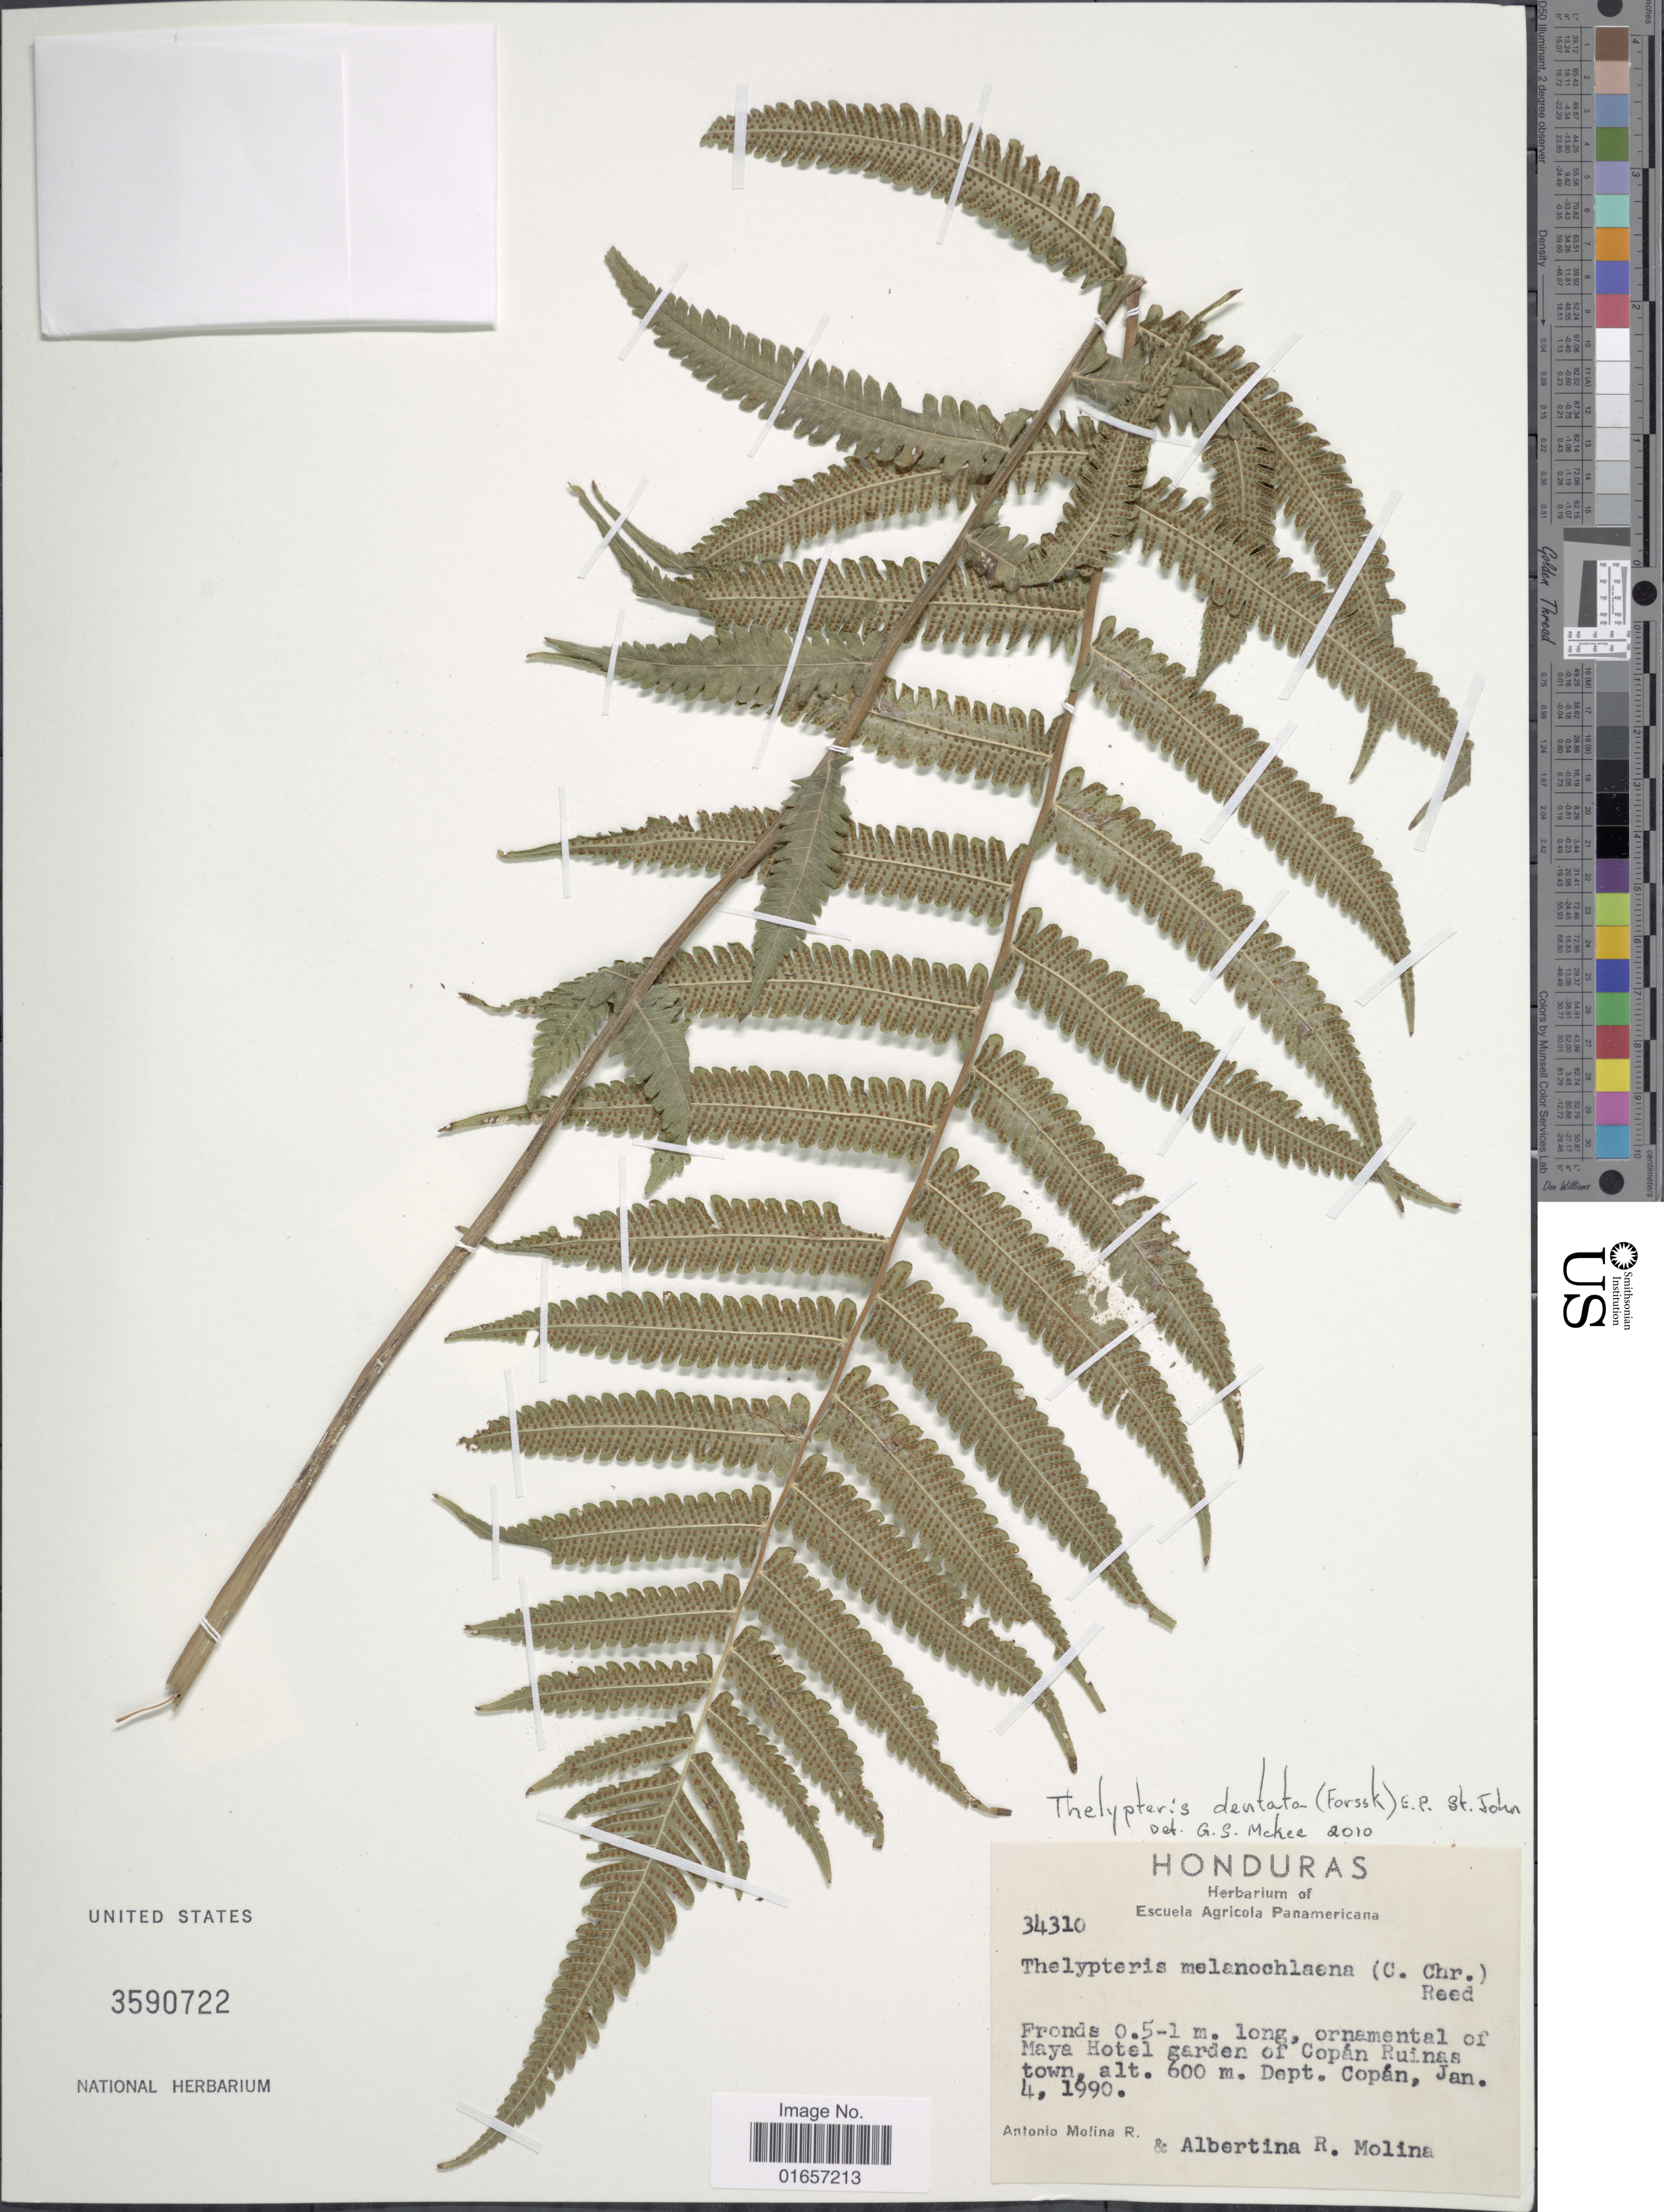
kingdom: Plantae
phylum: Tracheophyta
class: Polypodiopsida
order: Polypodiales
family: Thelypteridaceae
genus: Christella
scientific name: Christella dentata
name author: (Forssk.) Brownsey & Jermy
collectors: A. R. Molina & A. R. Molina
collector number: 34310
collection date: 1990-04-01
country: Honduras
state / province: Copán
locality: Maya Hotel of Copán Ruinas Town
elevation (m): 600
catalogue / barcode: US 3590722